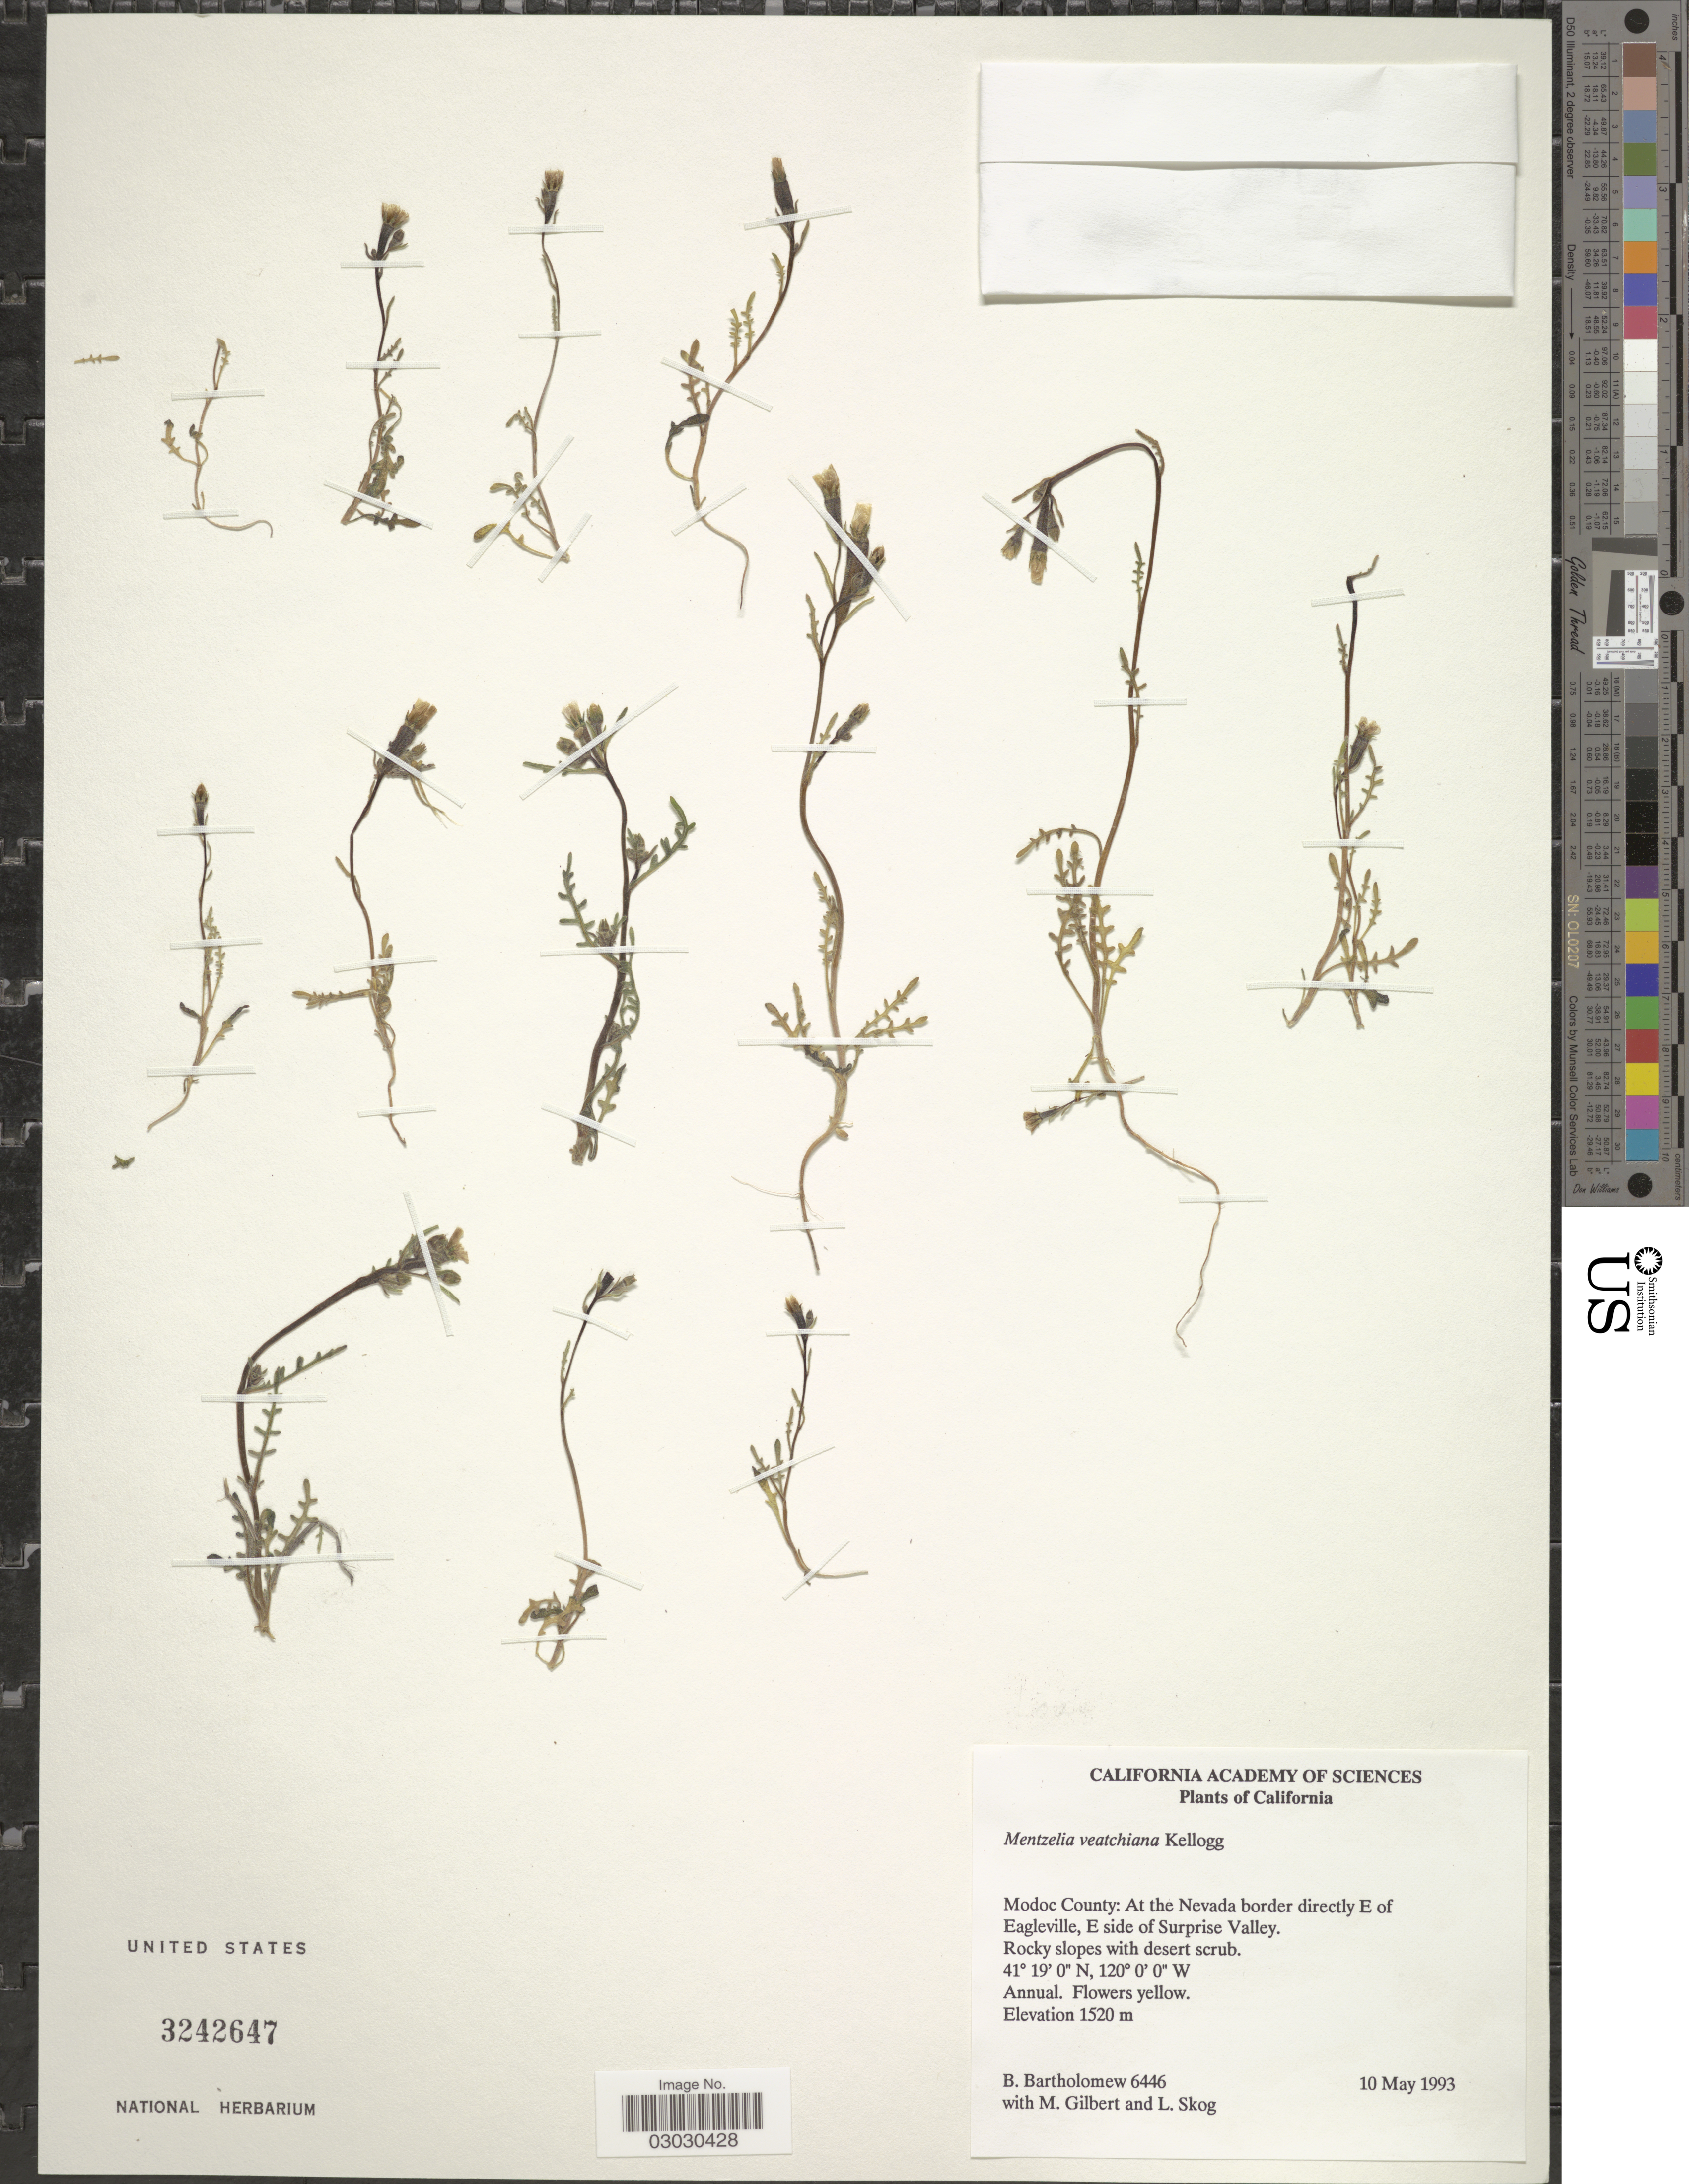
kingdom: Plantae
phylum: Tracheophyta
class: Magnoliopsida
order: Cornales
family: Loasaceae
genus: Mentzelia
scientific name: Mentzelia veatchiana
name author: Kellogg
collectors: B. Bartholomew, M. Gilbert & L. E. Skog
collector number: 6446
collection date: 1993-05-10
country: United States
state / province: California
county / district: Modoc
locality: Modoc County: At the Nevada border directly E of Eagleville, E side of Surprise Valley.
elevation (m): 1520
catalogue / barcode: US 3242647